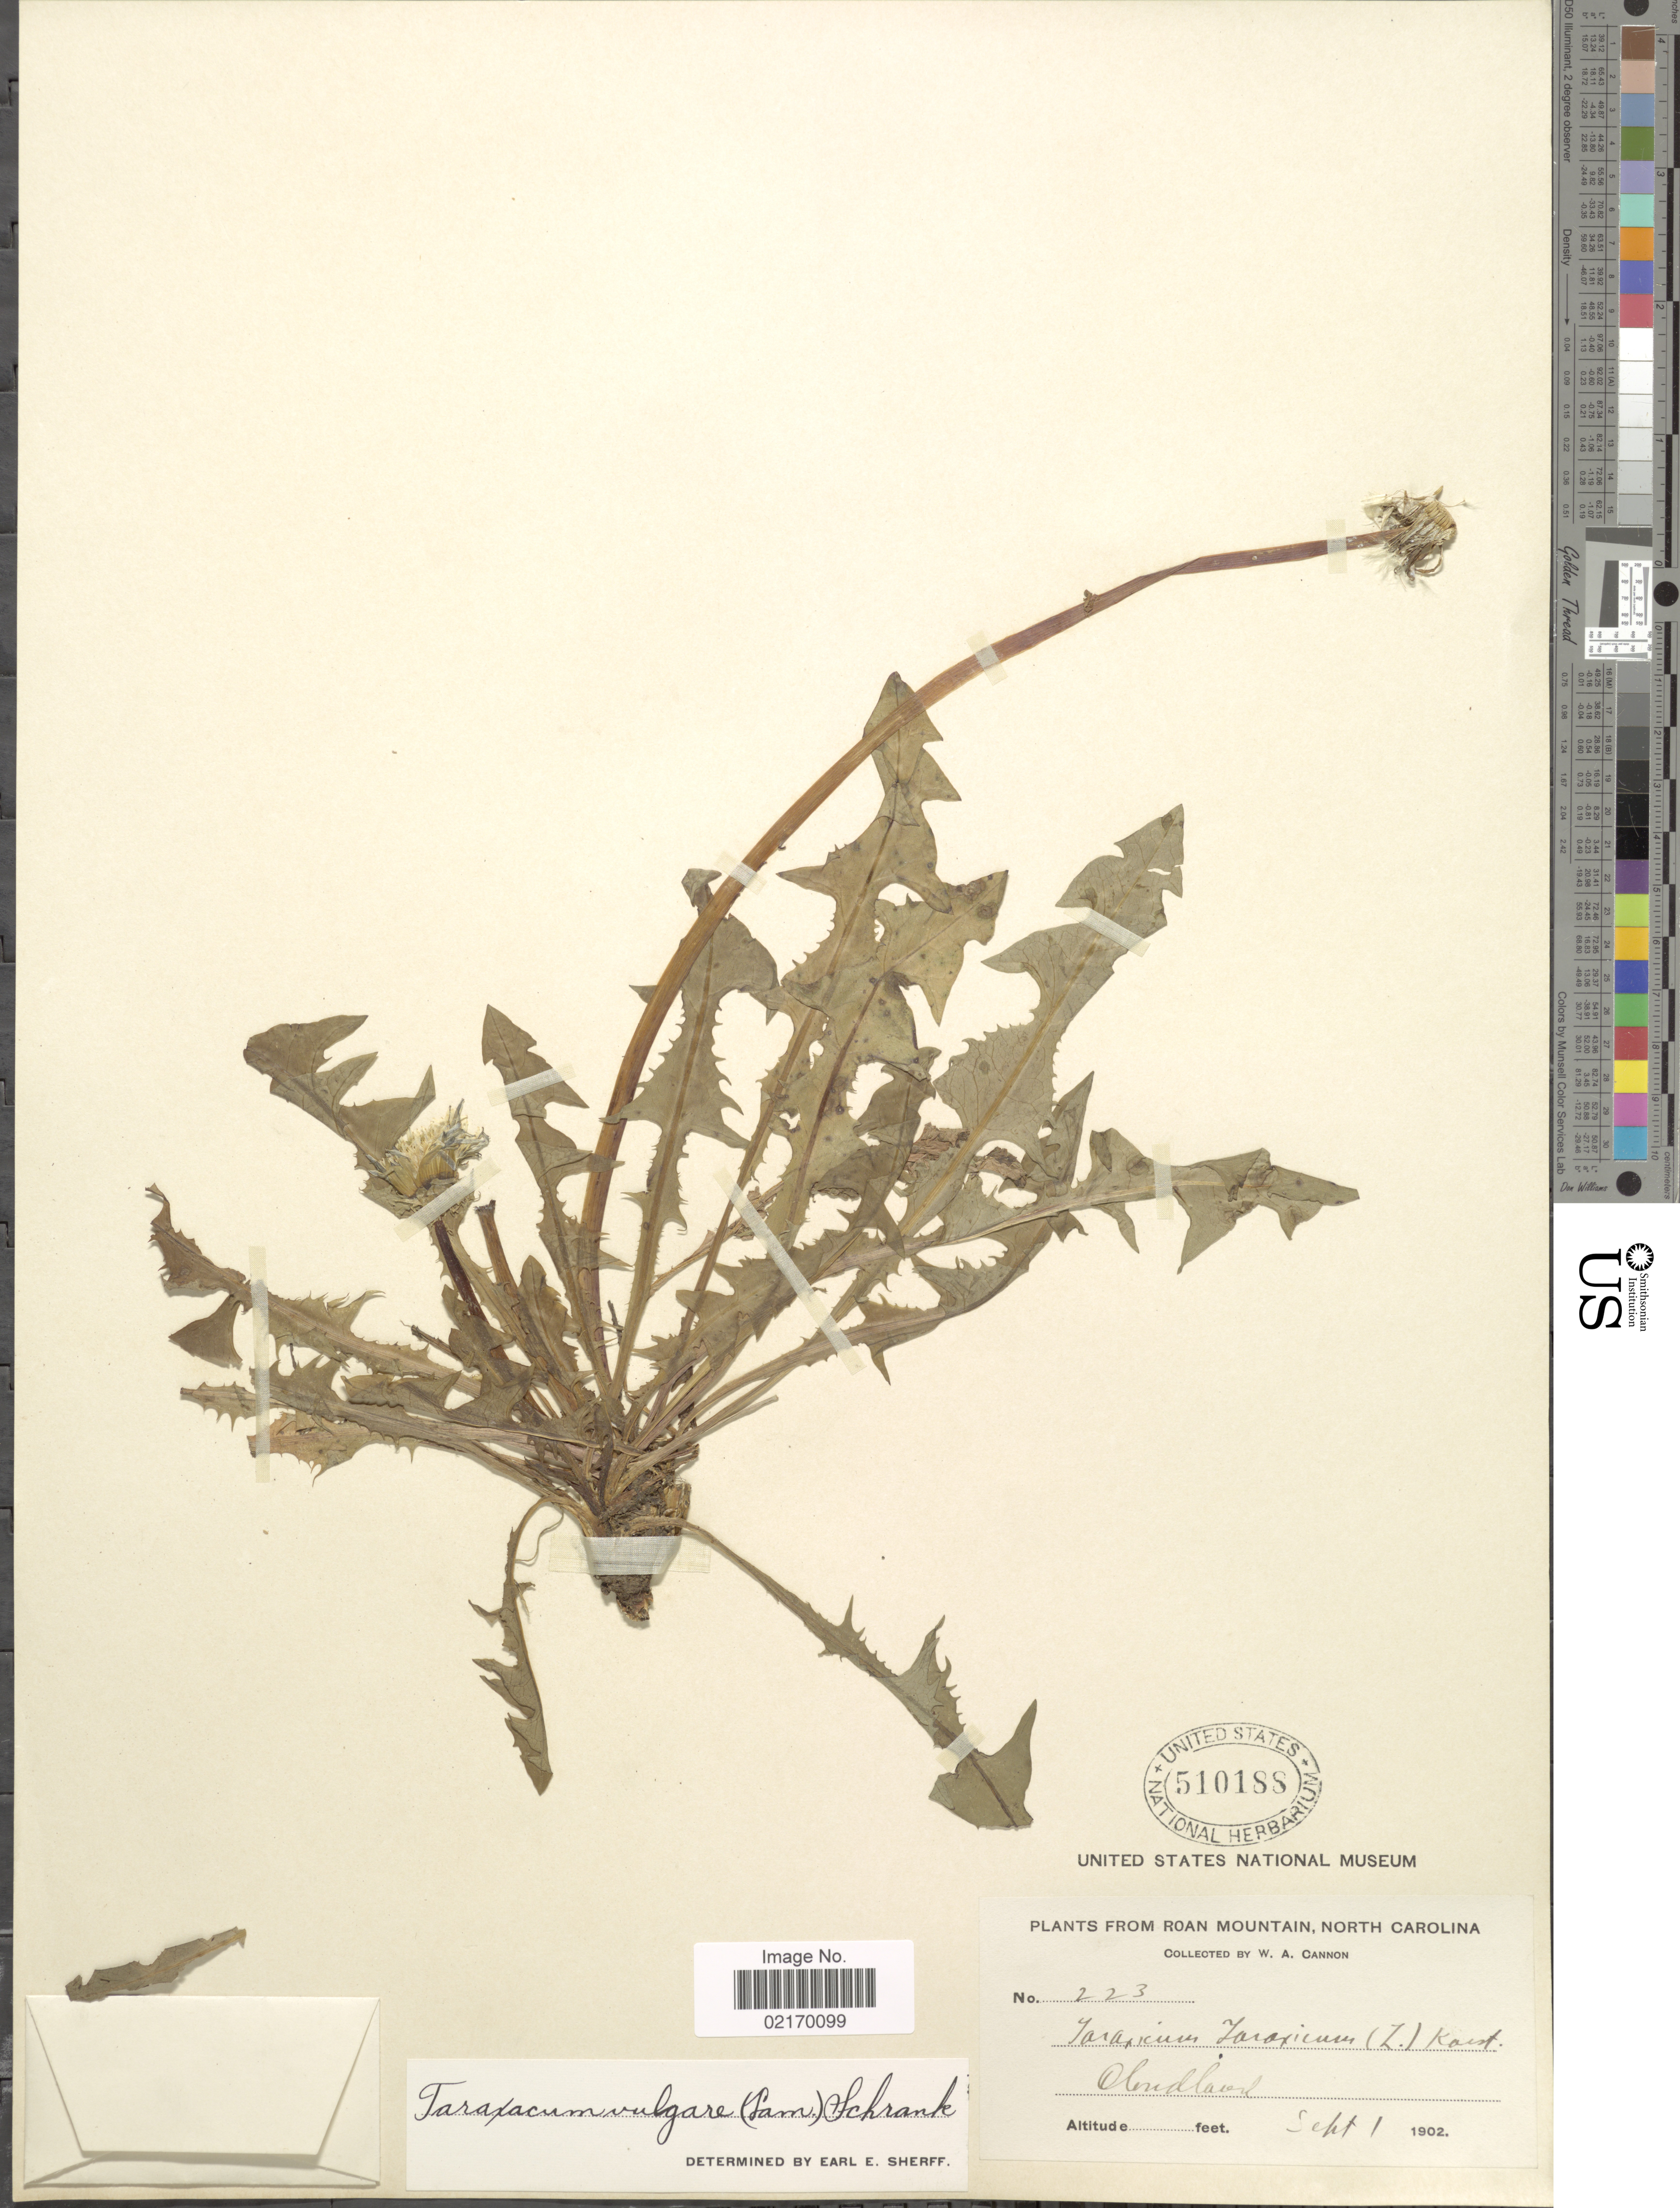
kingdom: Plantae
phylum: Tracheophyta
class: Magnoliopsida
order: Asterales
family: Asteraceae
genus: Taraxacum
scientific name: Taraxacum officinale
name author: G.H. Weber ex F.H. Wigg.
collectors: W. Cannon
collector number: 223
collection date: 1902-09-01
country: United States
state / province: North Carolina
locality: Roan Mountain, Cloudland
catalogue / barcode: US 510188